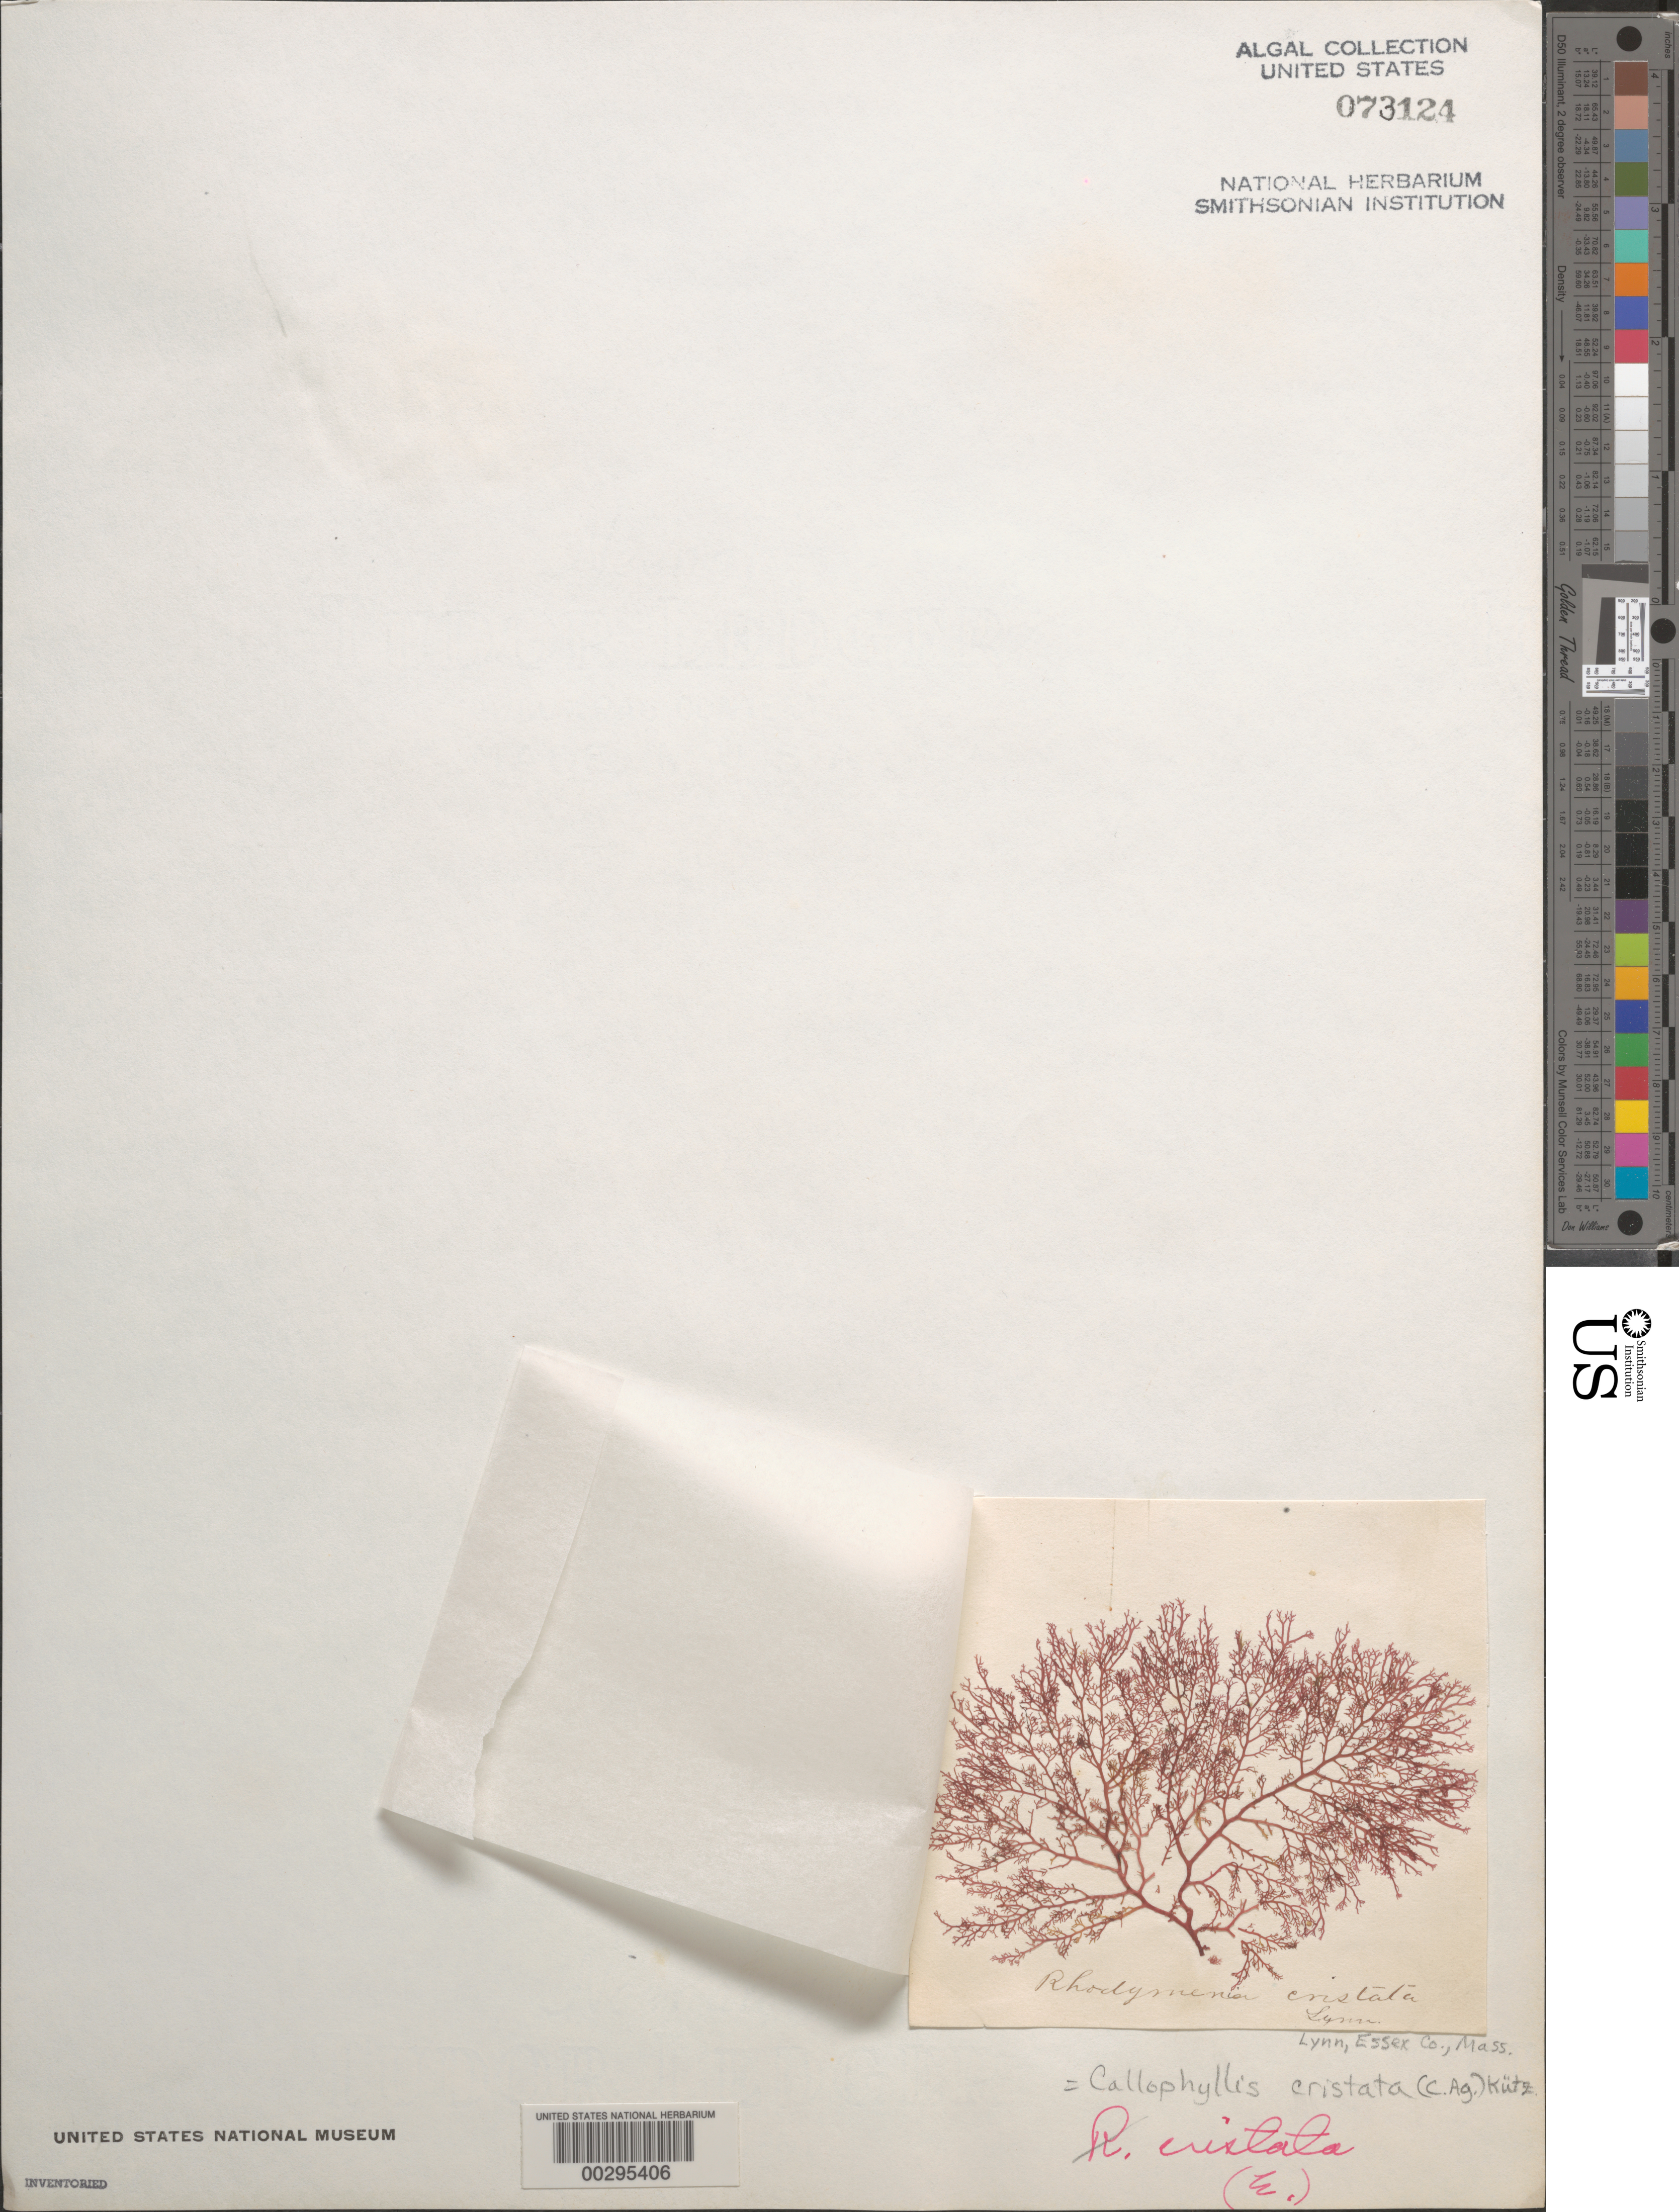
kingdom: Plantae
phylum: Rhodophyta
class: Florideophyceae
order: Gigartinales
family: Kallymeniaceae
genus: Euthora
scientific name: Euthora cristata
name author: (C. Agardh) J. Agardh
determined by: Algae name updating Project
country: United States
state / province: Massachusetts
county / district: Essex County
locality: Lynn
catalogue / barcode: US 73124